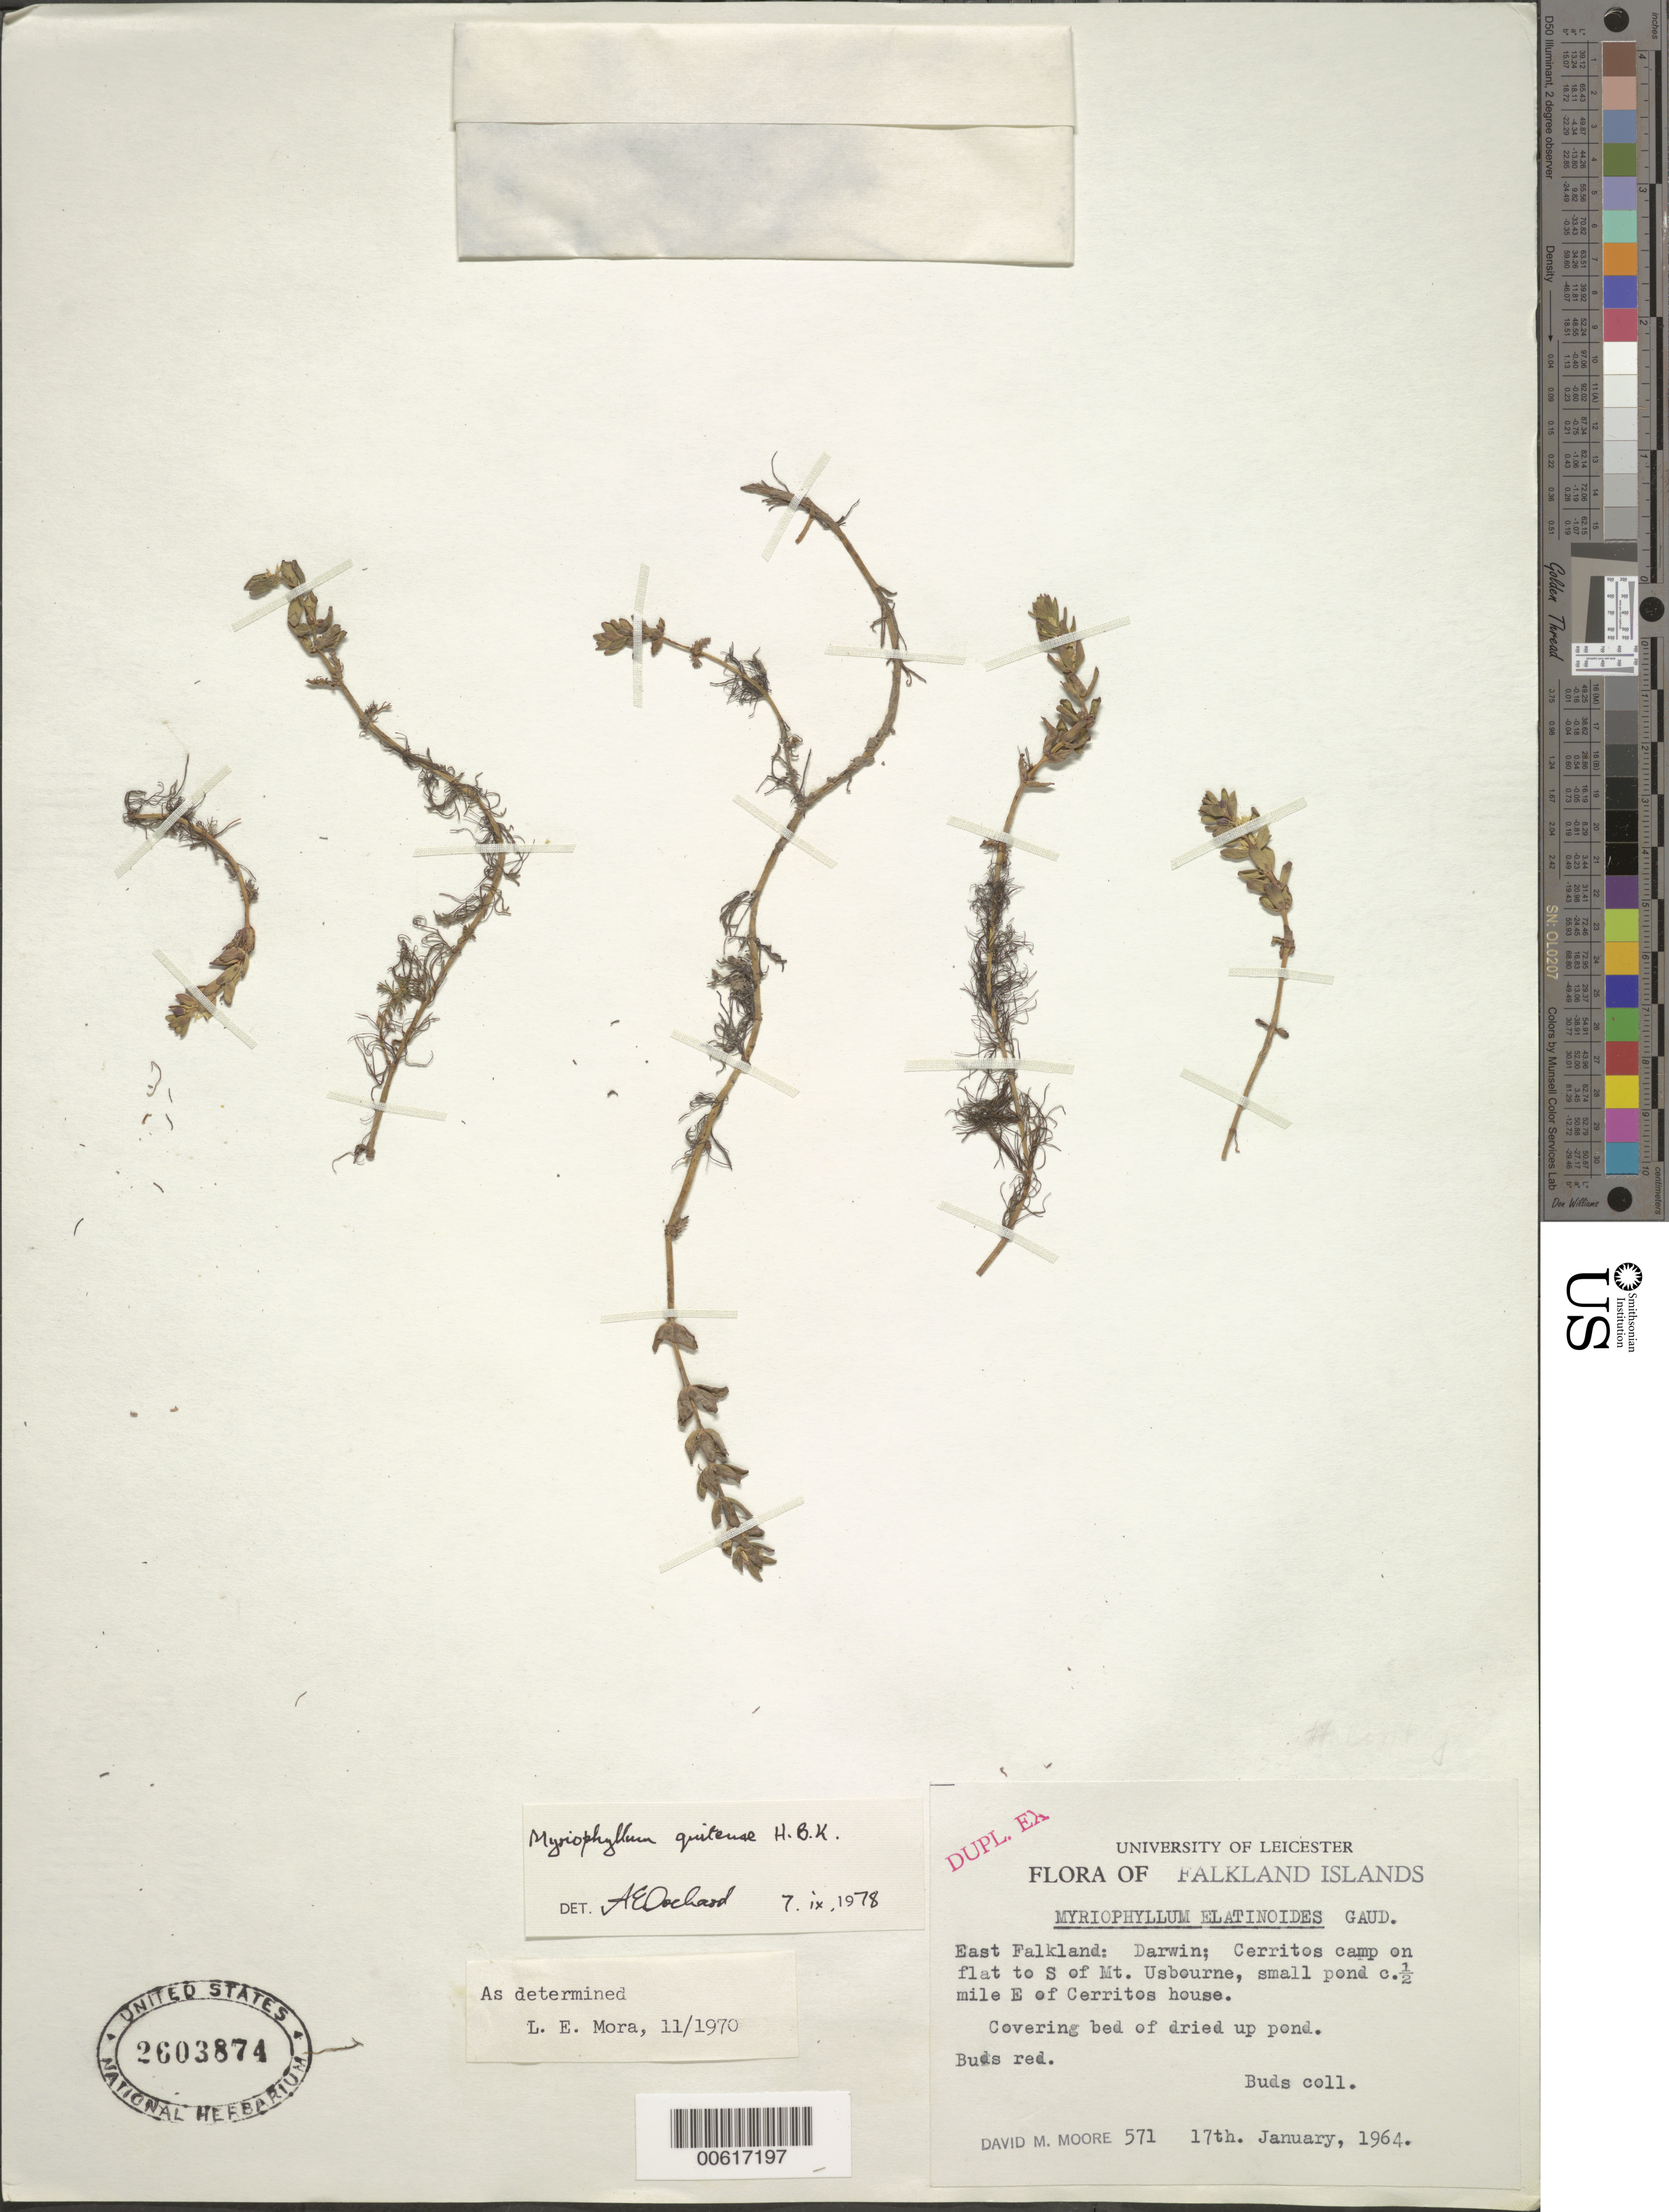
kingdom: Plantae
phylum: Tracheophyta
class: Magnoliopsida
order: Saxifragales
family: Haloragaceae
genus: Myriophyllum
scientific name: Myriophyllum quitense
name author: Kunth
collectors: D. Moore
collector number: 571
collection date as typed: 17 Jan 1964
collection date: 1964-01-17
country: Falkland Islands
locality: Darwin, S of Mt. Usbourne, E of Cerritos Hous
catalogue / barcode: US 2603874